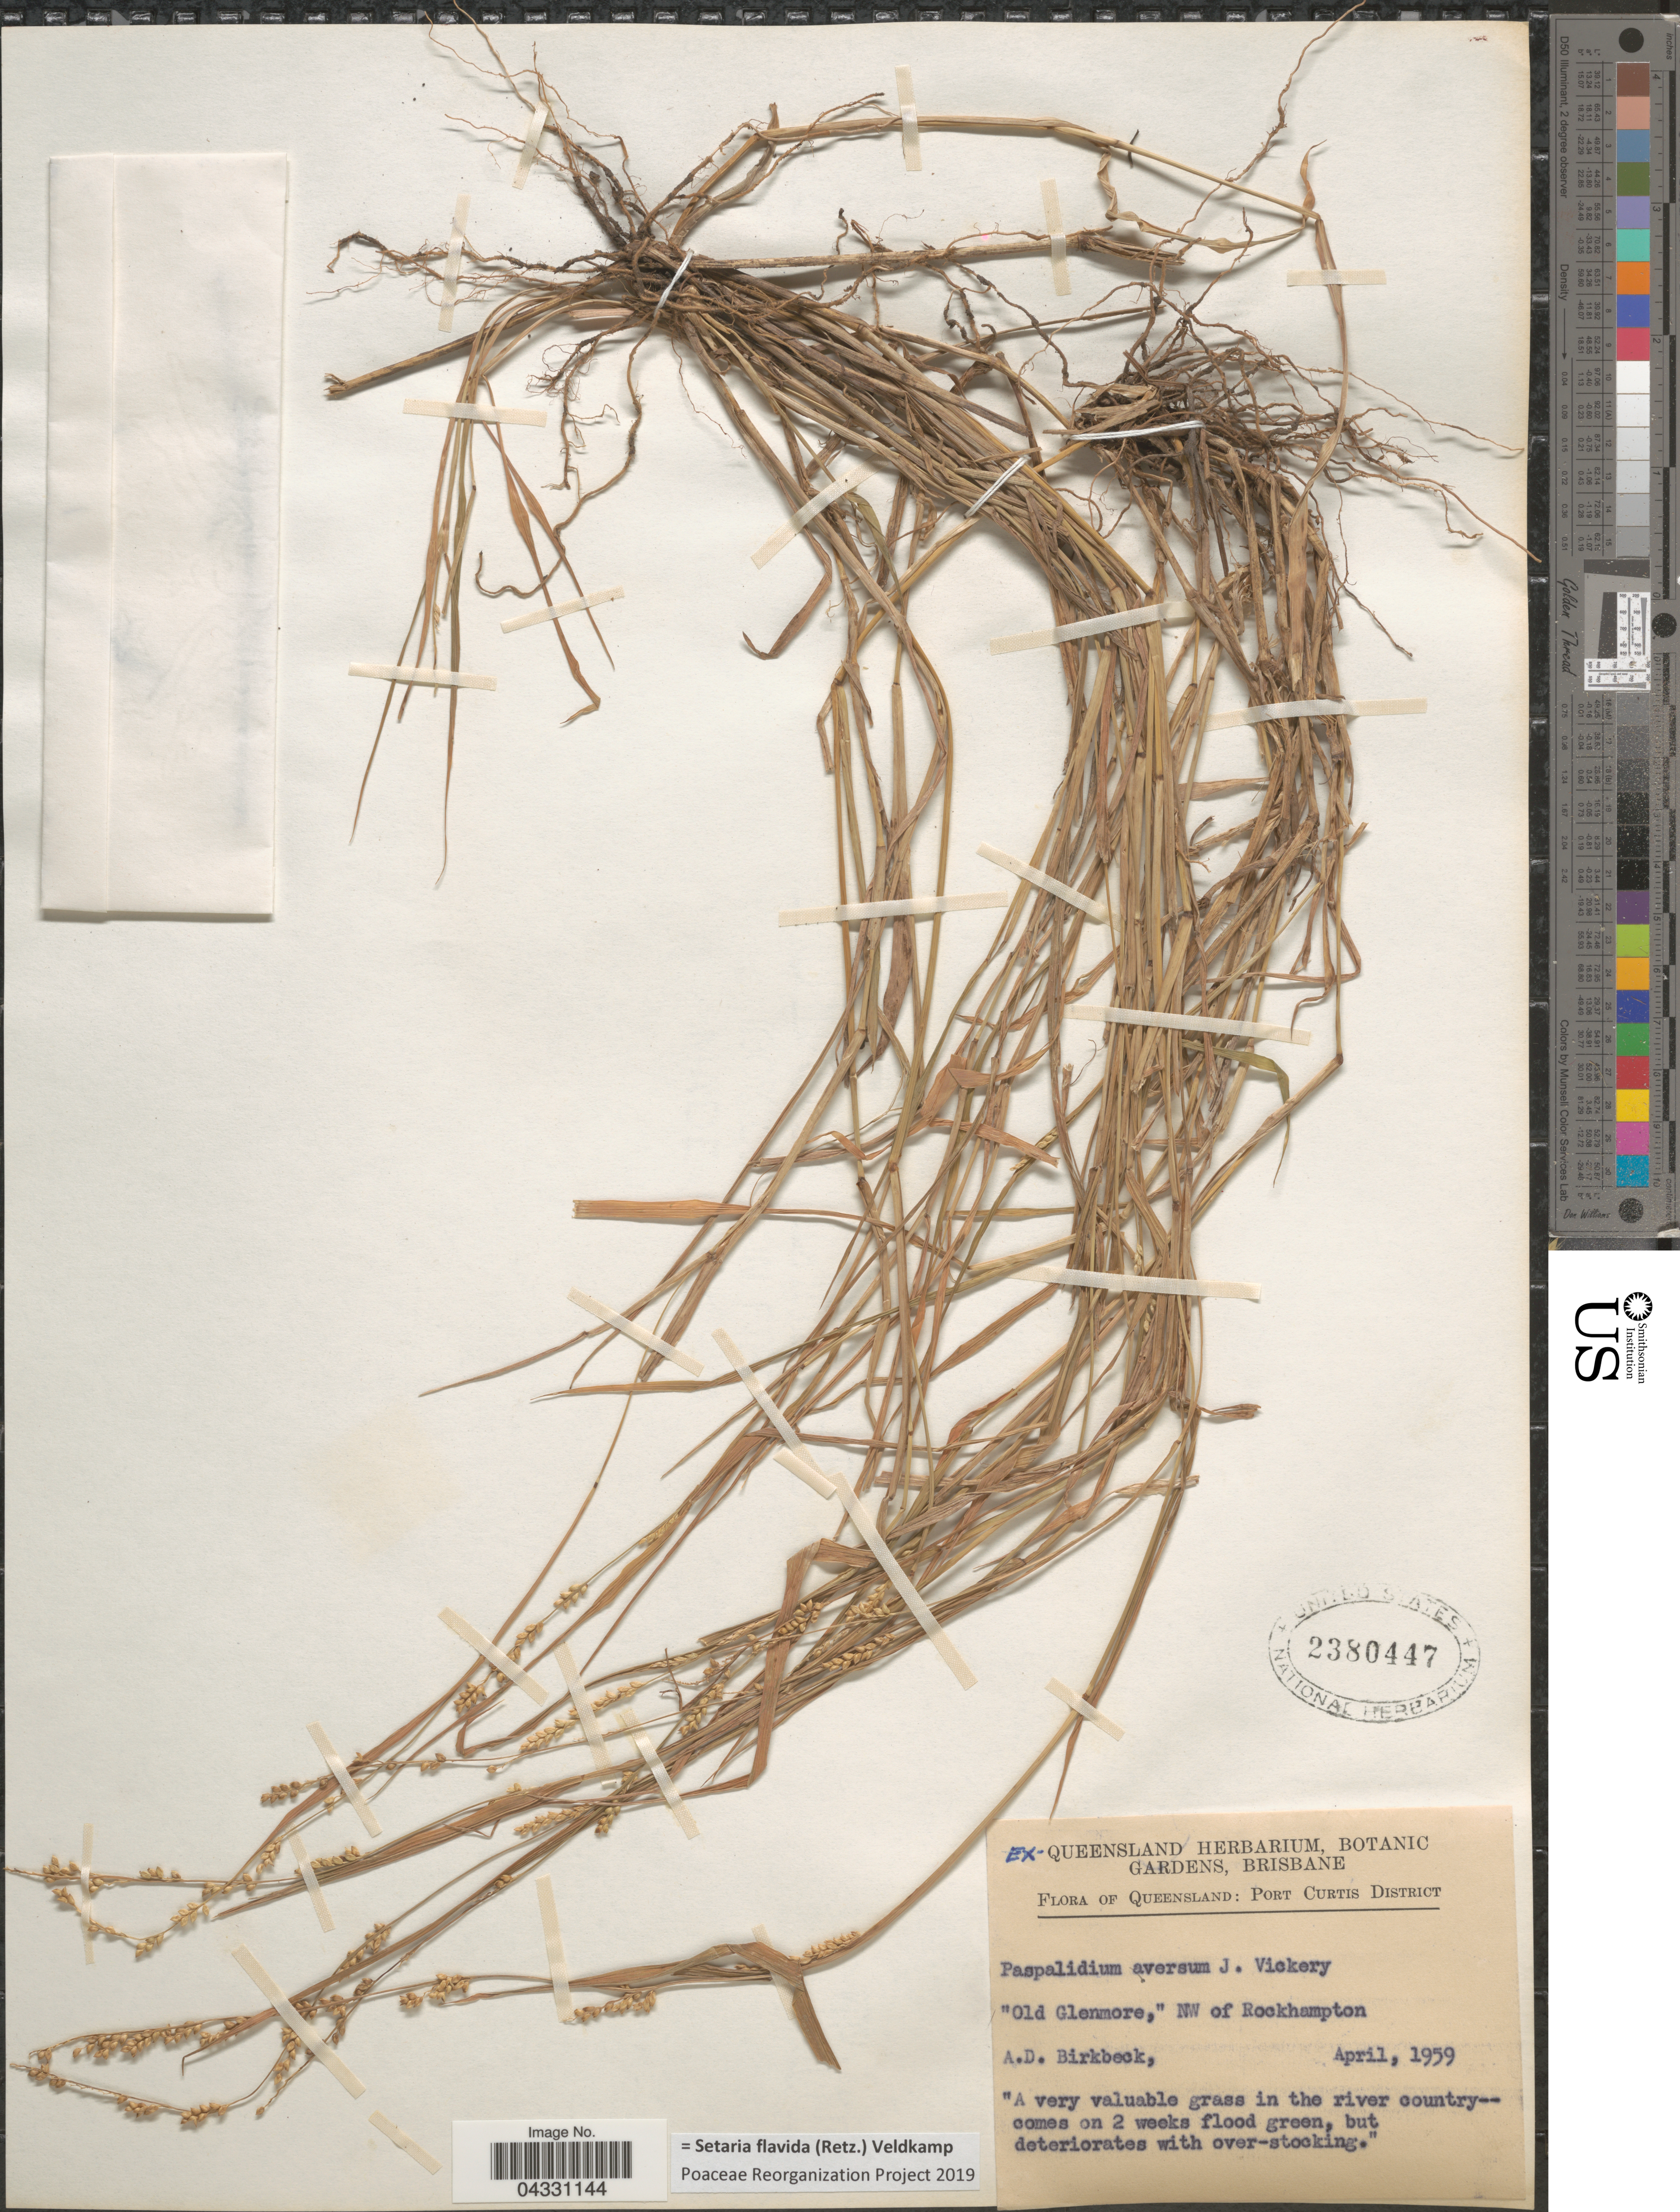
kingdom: Plantae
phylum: Tracheophyta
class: Liliopsida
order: Poales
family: Poaceae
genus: Setaria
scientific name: Setaria flavida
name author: (Retz.) Veldkamp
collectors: A. Birkbeck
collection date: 1959-04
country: Australia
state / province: Queensland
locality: Port Curtis District. "Old Glenmore," NW of Rockhampton.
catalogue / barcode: US 2380447